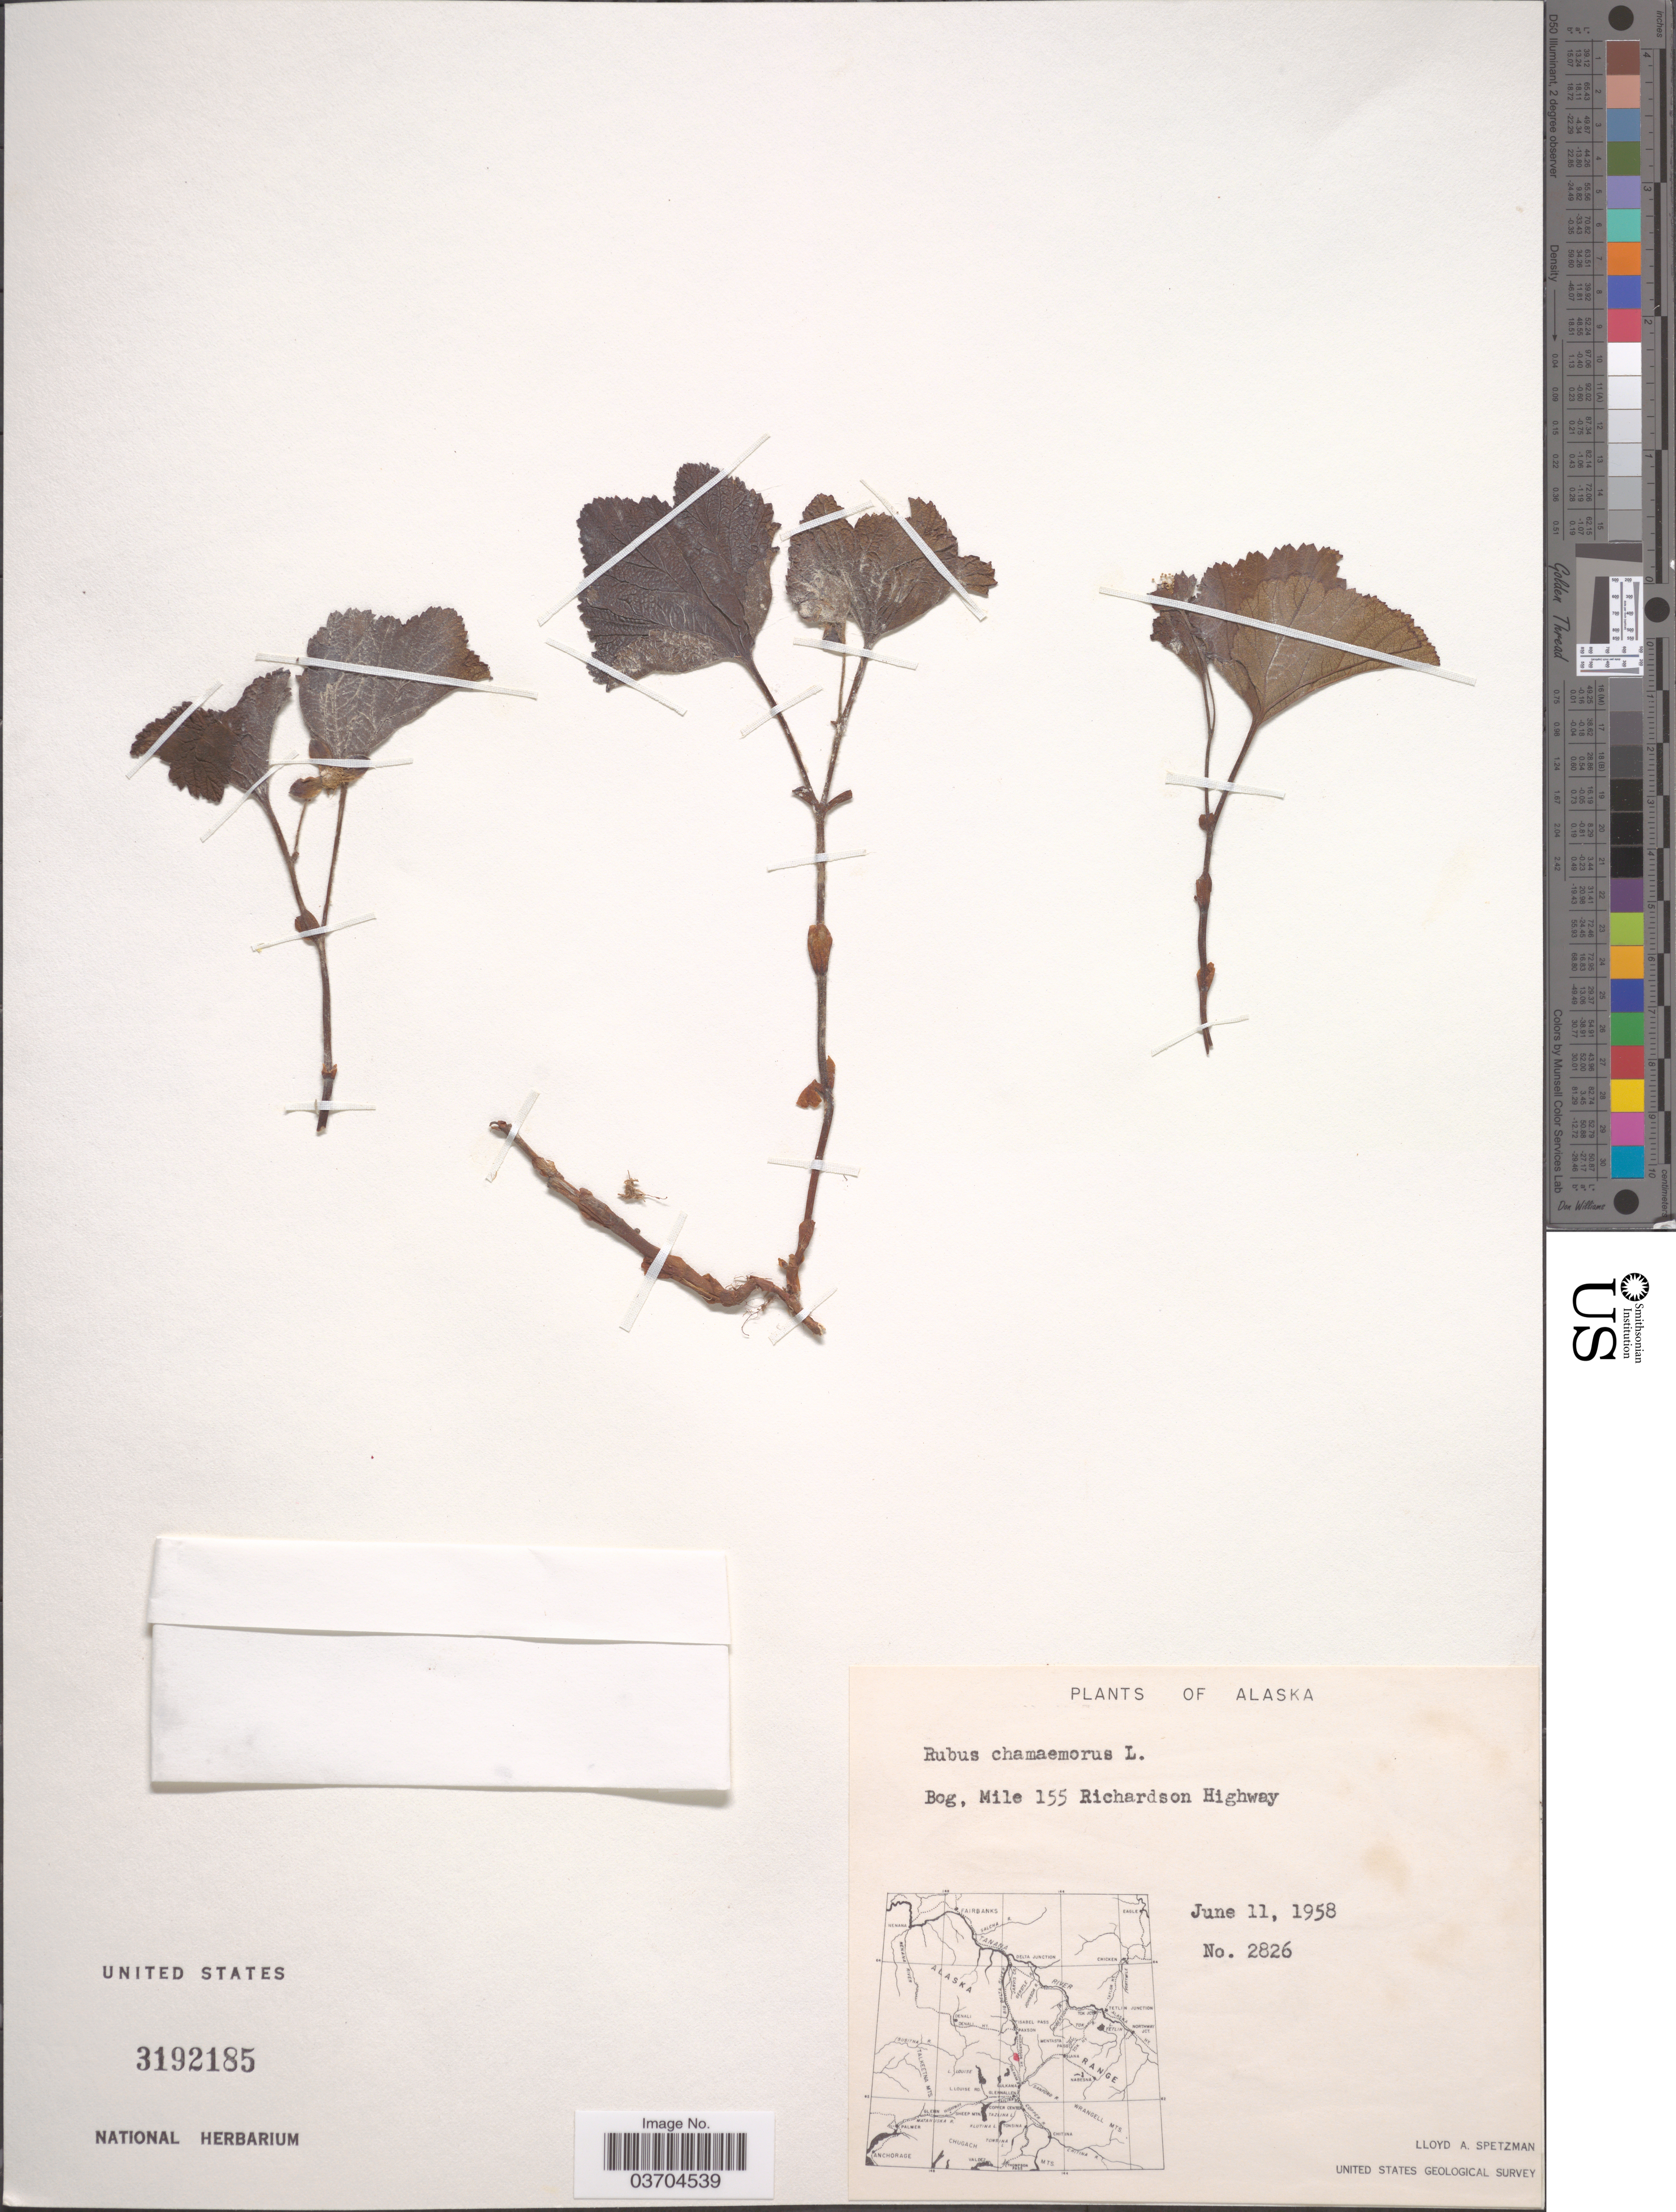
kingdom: Plantae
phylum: Tracheophyta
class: Magnoliopsida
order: Rosales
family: Rosaceae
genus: Rubus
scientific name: Rubus chamaemorus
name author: L.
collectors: L. Spetzman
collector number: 2826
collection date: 1958-06-11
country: United States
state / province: Alaska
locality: Bog, Mile 155 Richardson Highway.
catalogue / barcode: US 3192185